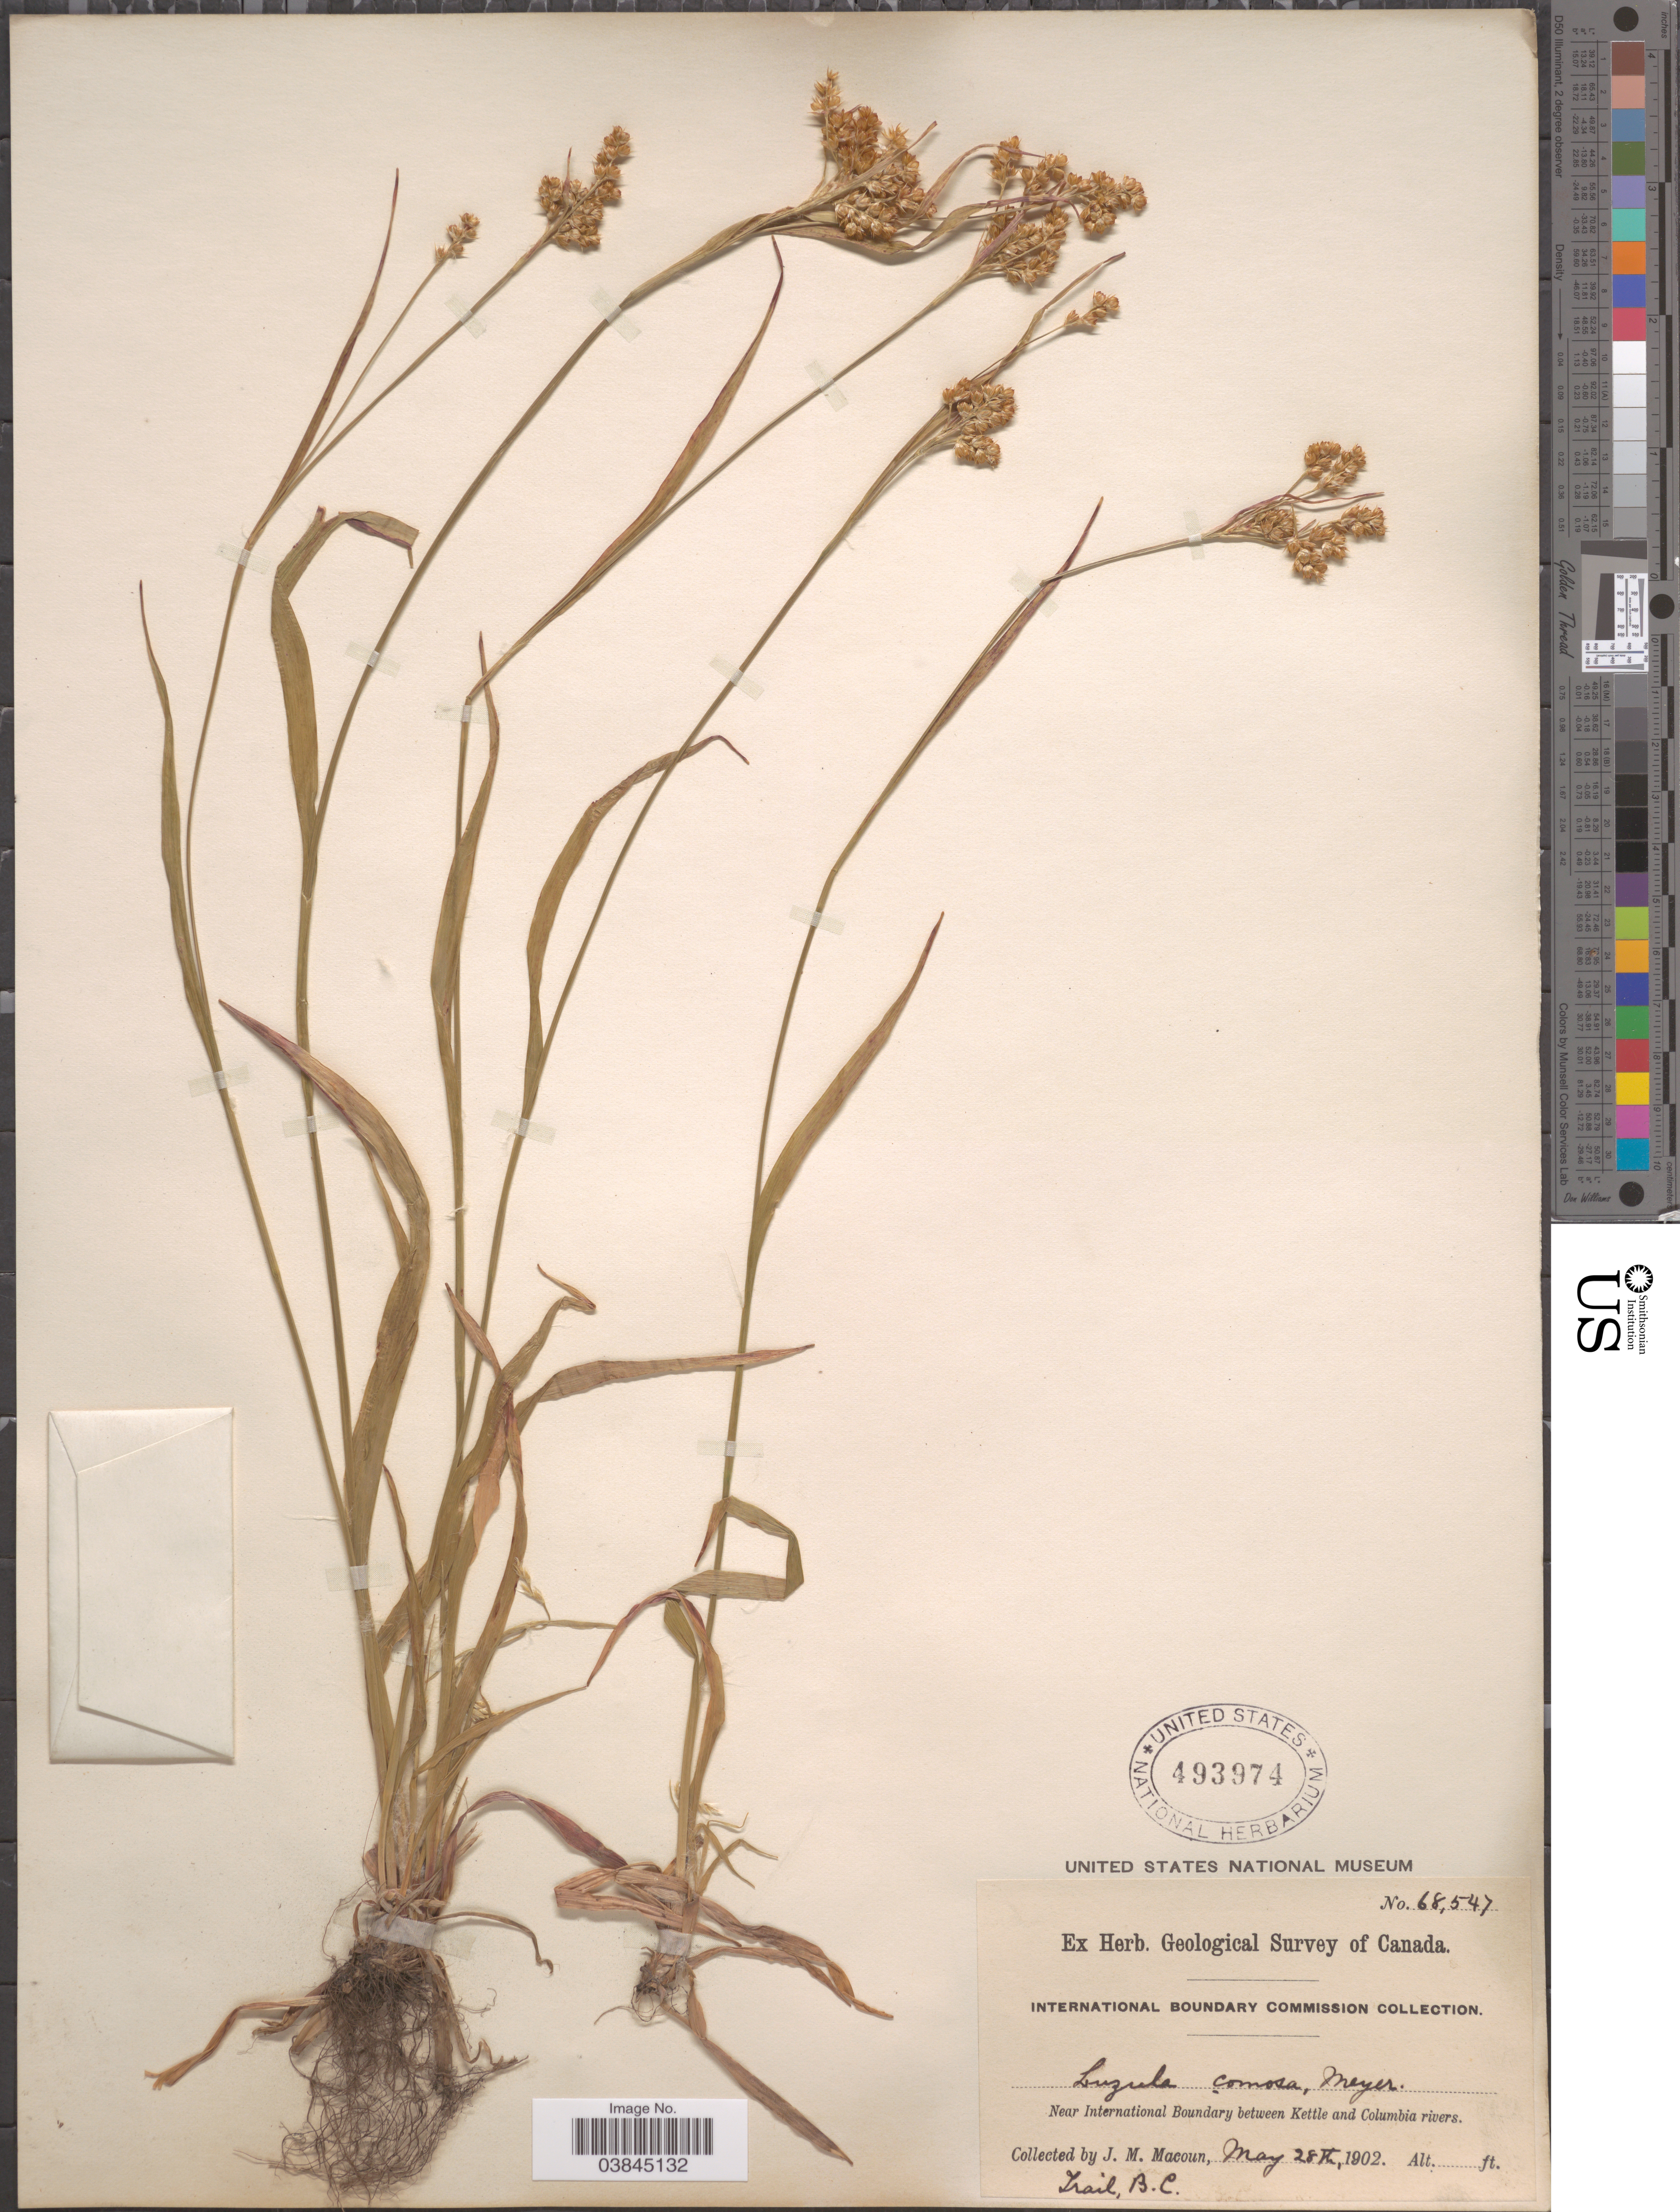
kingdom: Plantae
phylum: Tracheophyta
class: Liliopsida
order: Poales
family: Juncaceae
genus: Luzula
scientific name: Luzula campestris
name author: (L.) DC.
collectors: J. M. Macoun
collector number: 68547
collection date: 1902-05-28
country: Canada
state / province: British Columbia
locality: Near International Boundary between Kettle and Columbia rivers. Trail.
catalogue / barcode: US 493974